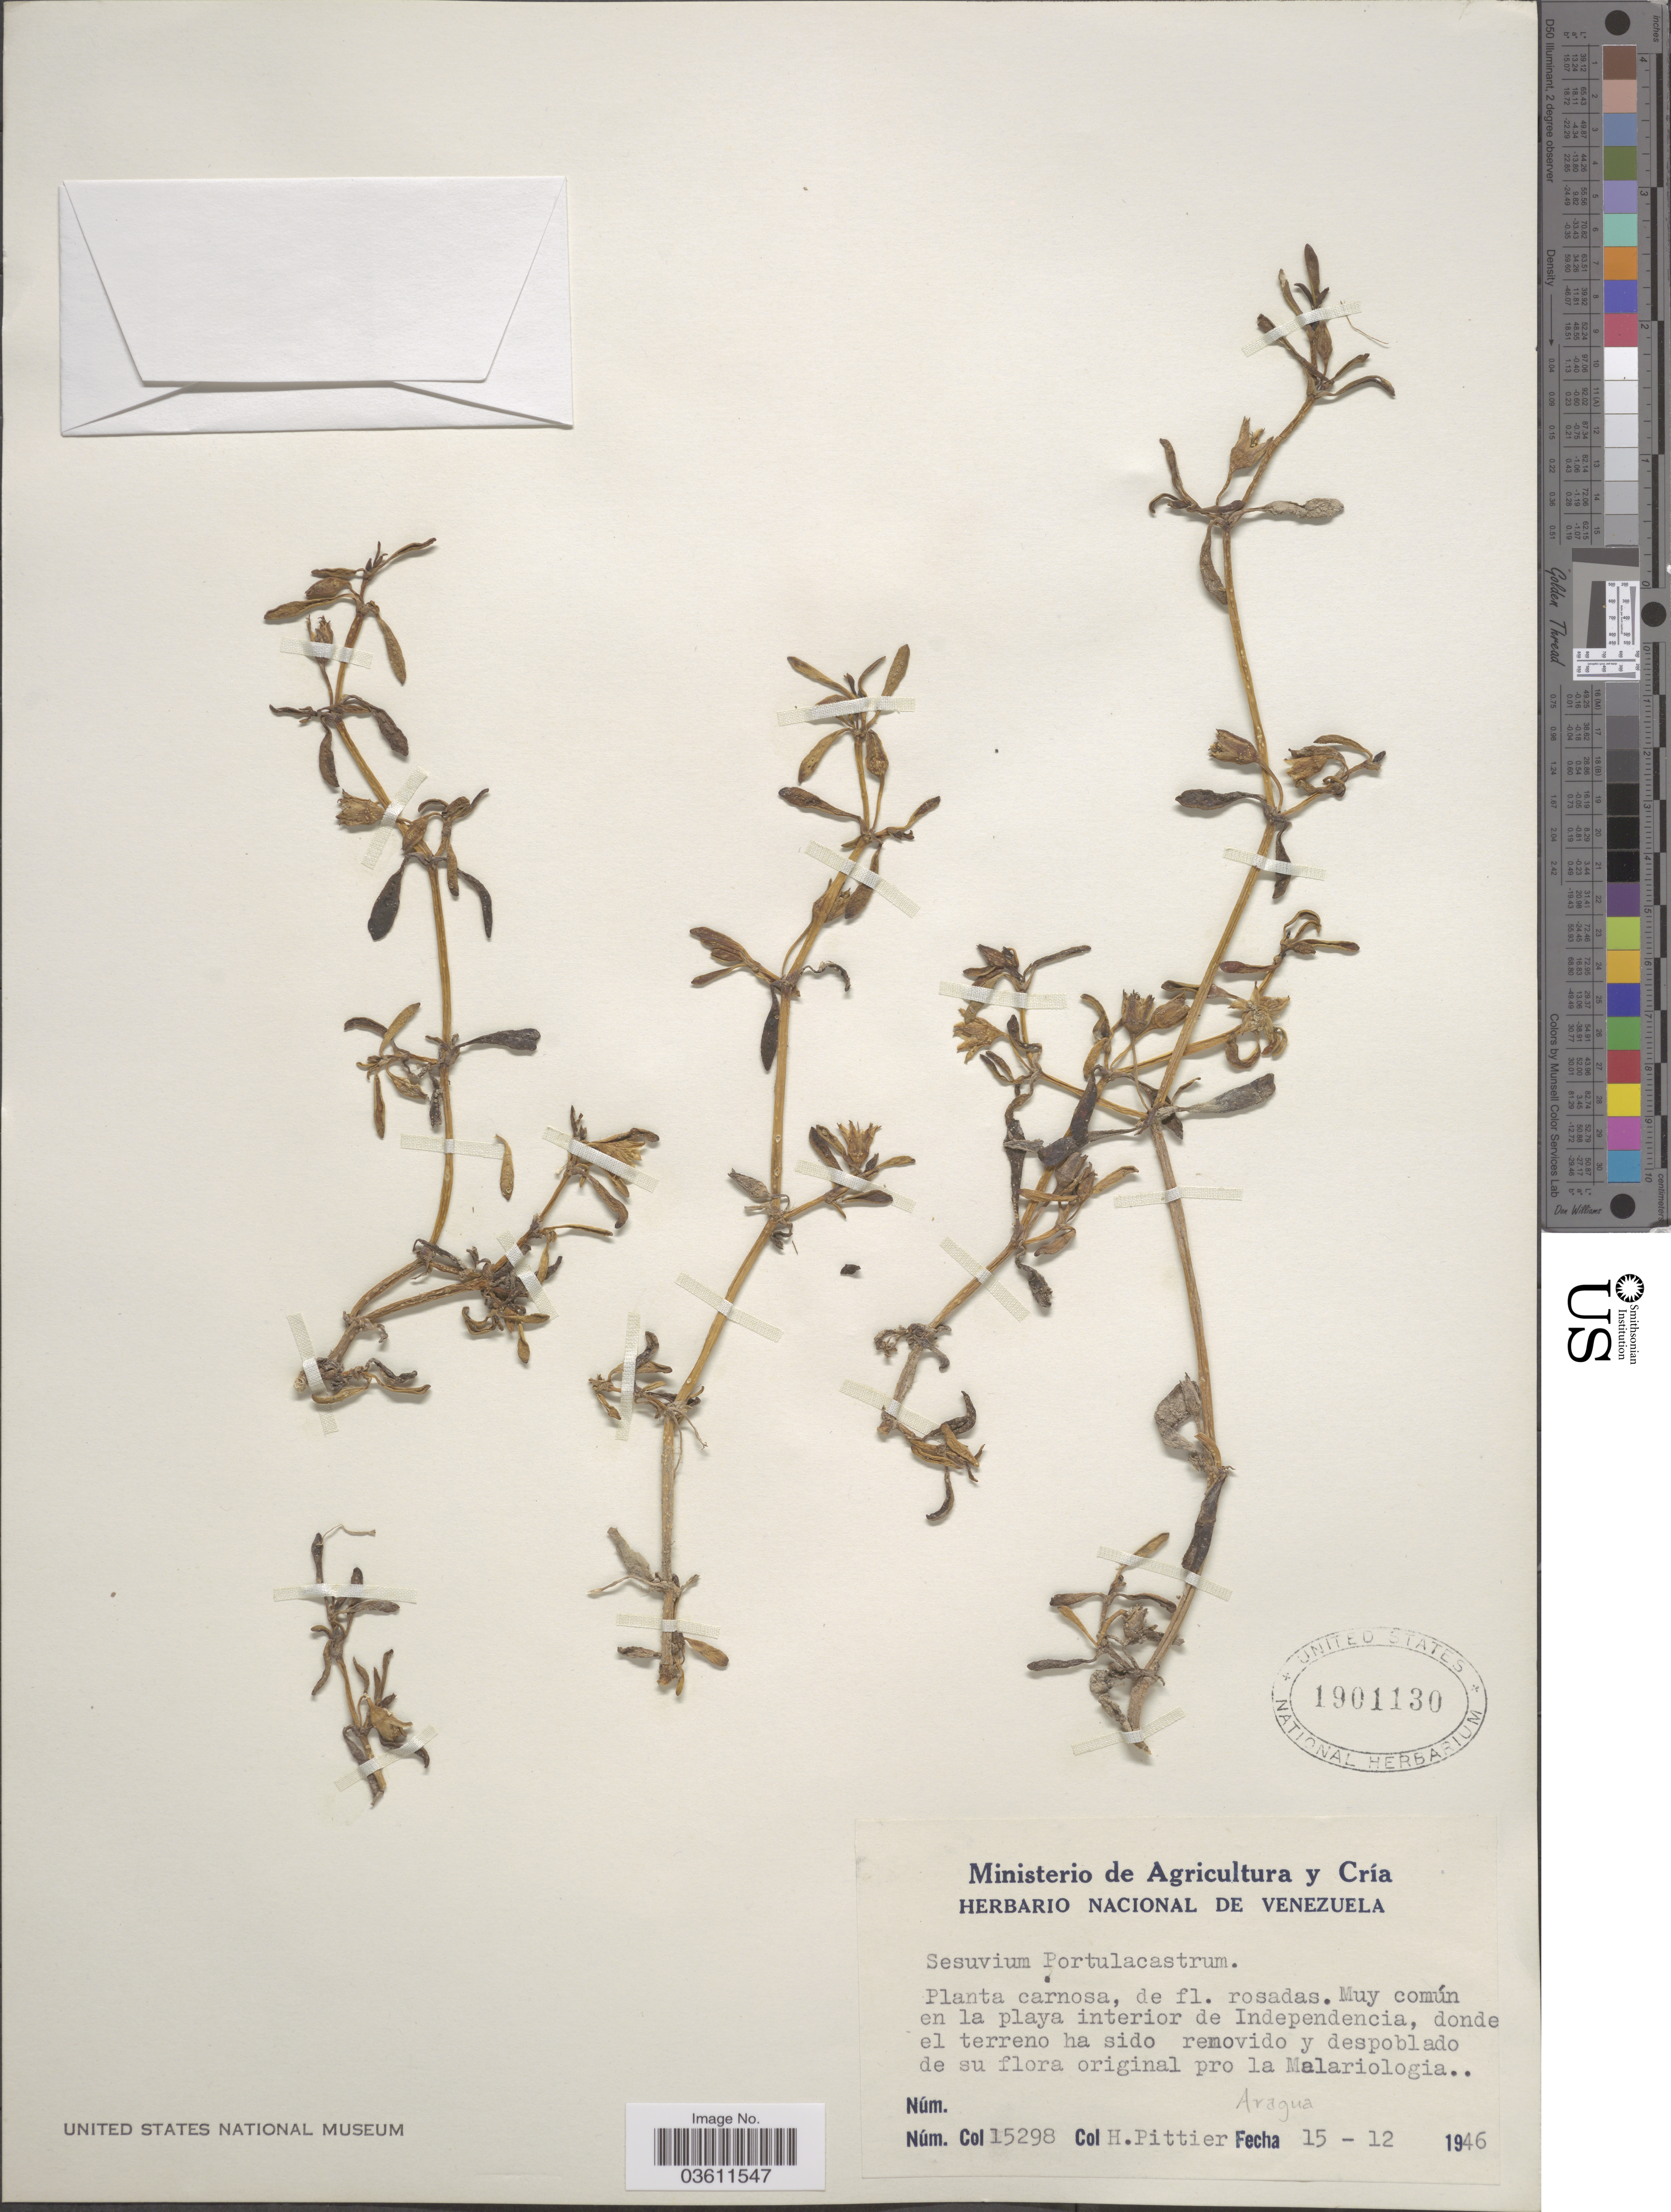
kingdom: Plantae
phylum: Tracheophyta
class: Magnoliopsida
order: Caryophyllales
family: Aizoaceae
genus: Sesuvium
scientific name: Sesuvium portulacastrum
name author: (L.) L.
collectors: H. Pitier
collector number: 15298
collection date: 1946-12-15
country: Venezuela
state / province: Aragua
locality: Muy común en la playa interior de Independencia, donde el terreno ha sido renovido y despoblado de su flora orginal pro la Malariologia.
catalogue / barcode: US 1901130